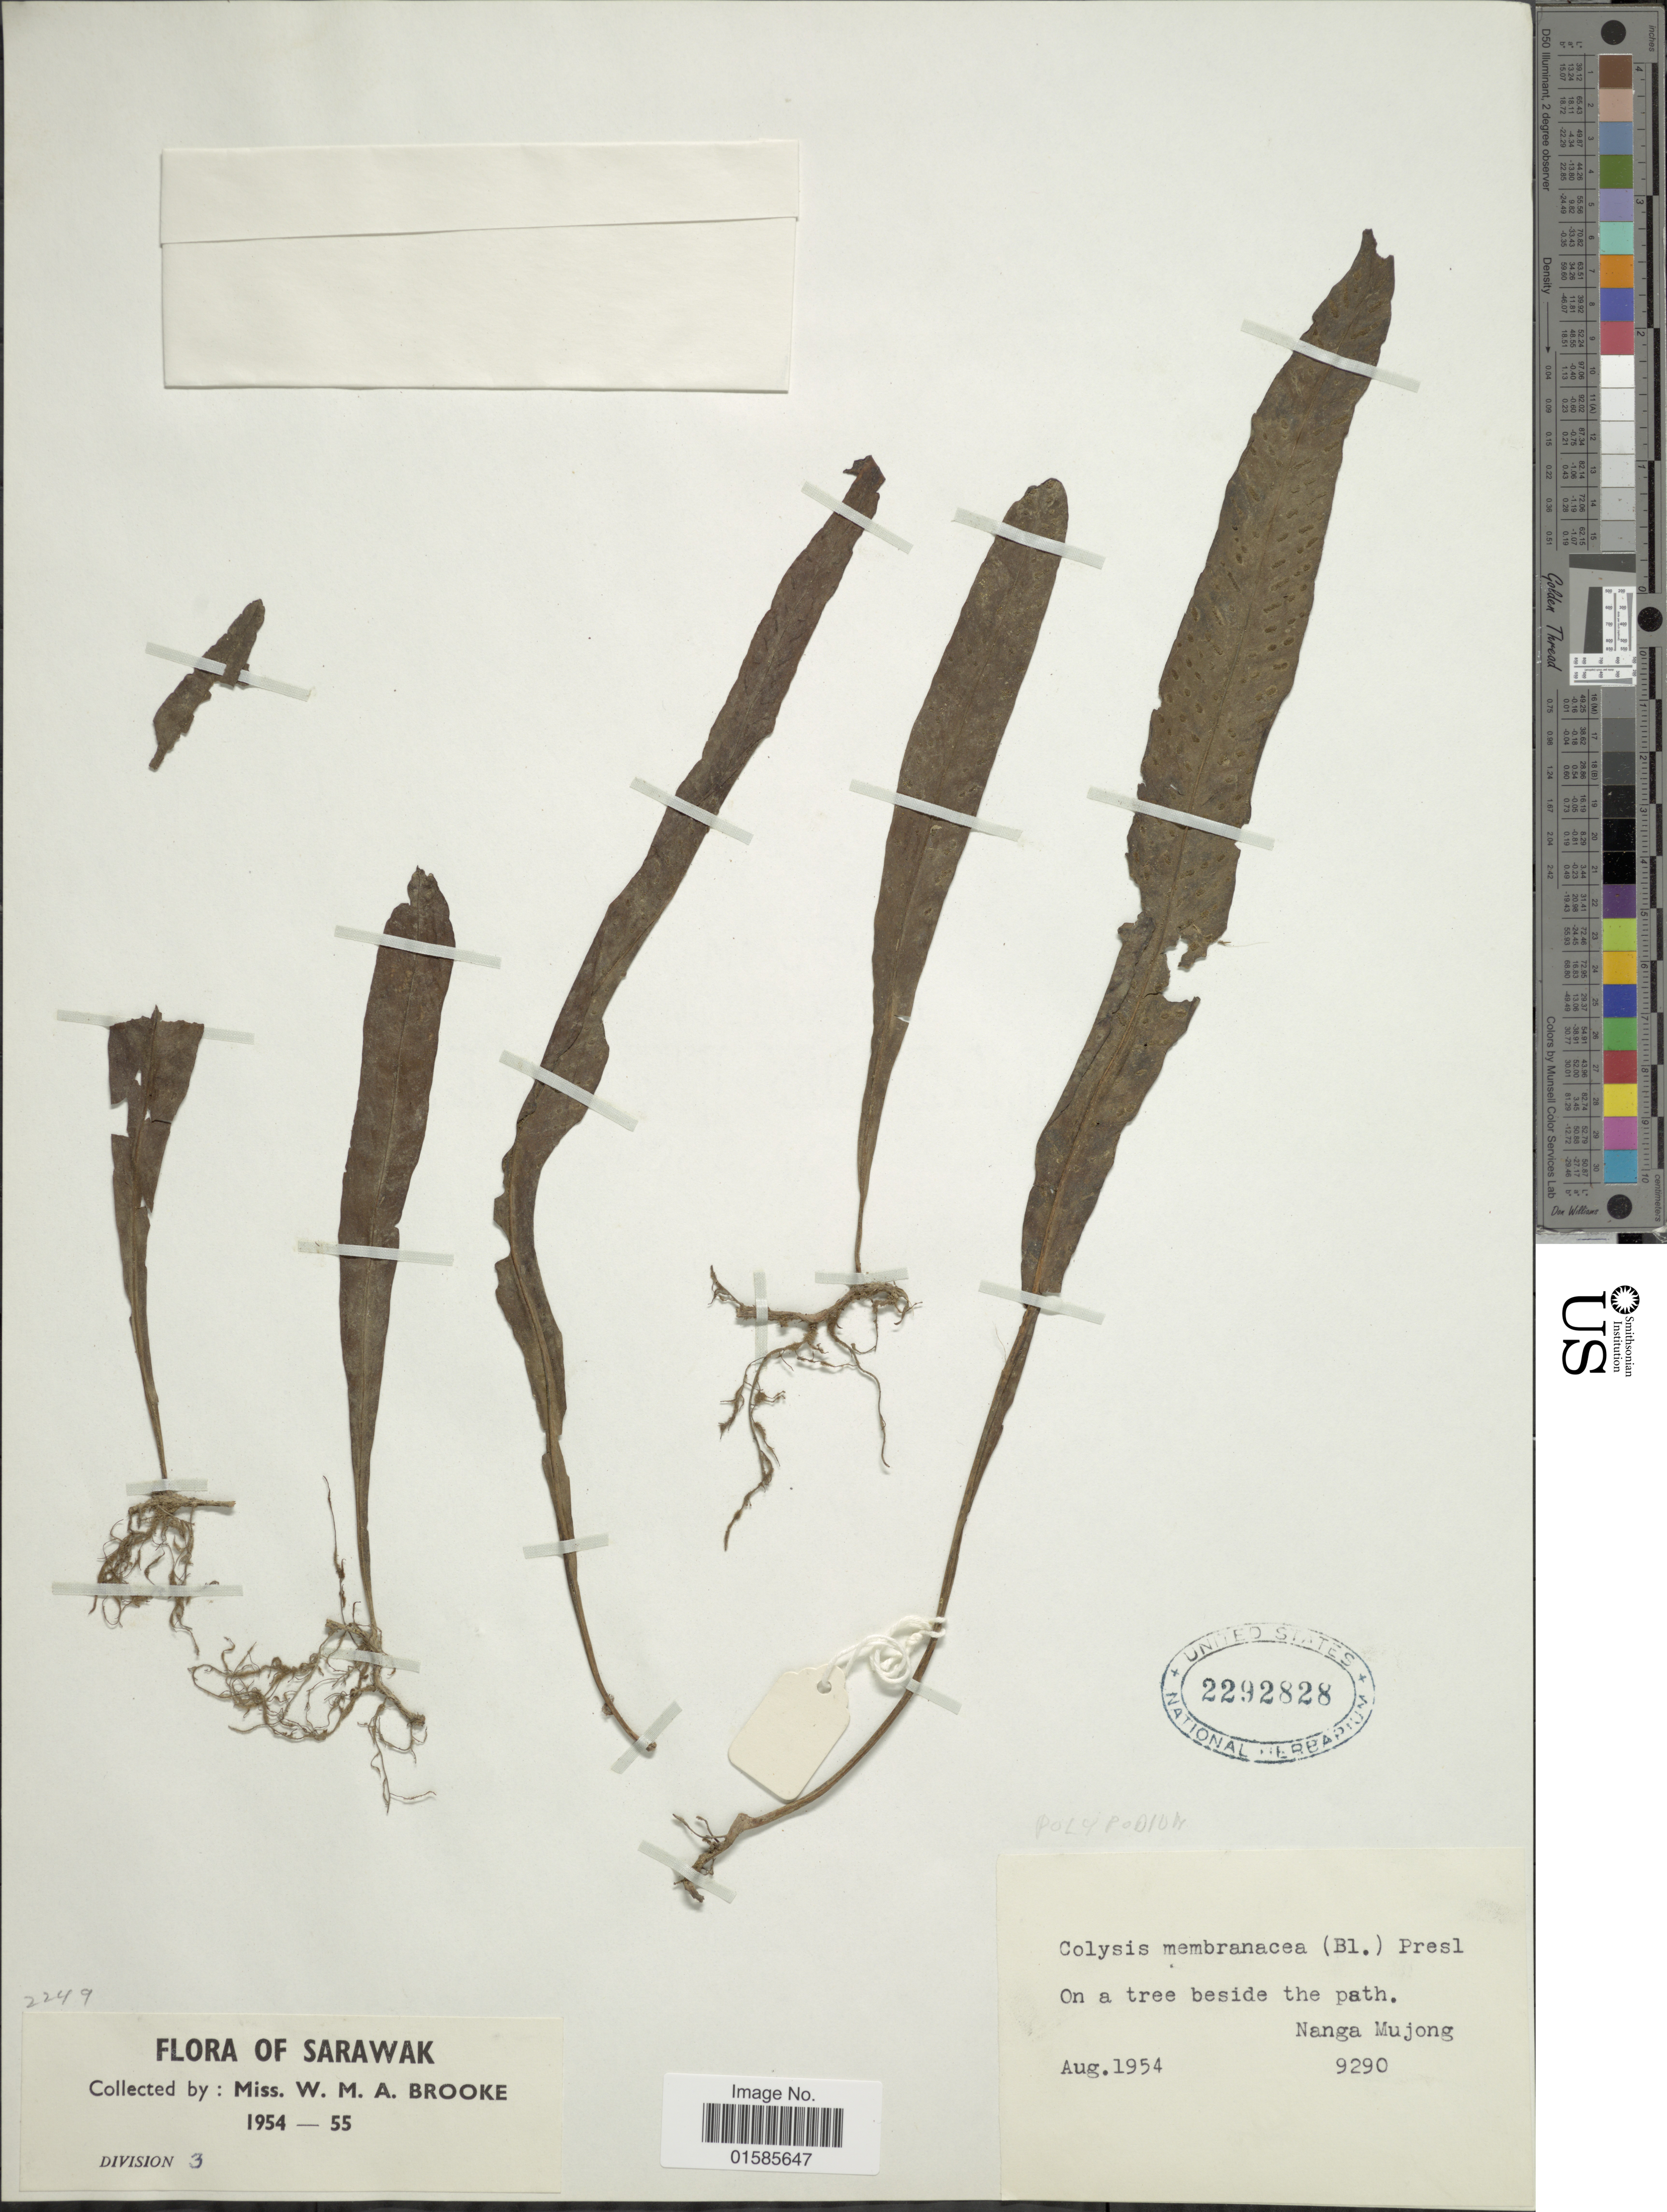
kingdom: Plantae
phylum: Tracheophyta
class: Polypodiopsida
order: Polypodiales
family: Polypodiaceae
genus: Leptochilus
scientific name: Leptochilus macrophyllus var. pedunculatus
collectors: W. Brooke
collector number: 9290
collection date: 1954-08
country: Malaysia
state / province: Sarawak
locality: On a tree beside the path. Nanga Mujong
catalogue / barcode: US 2292828